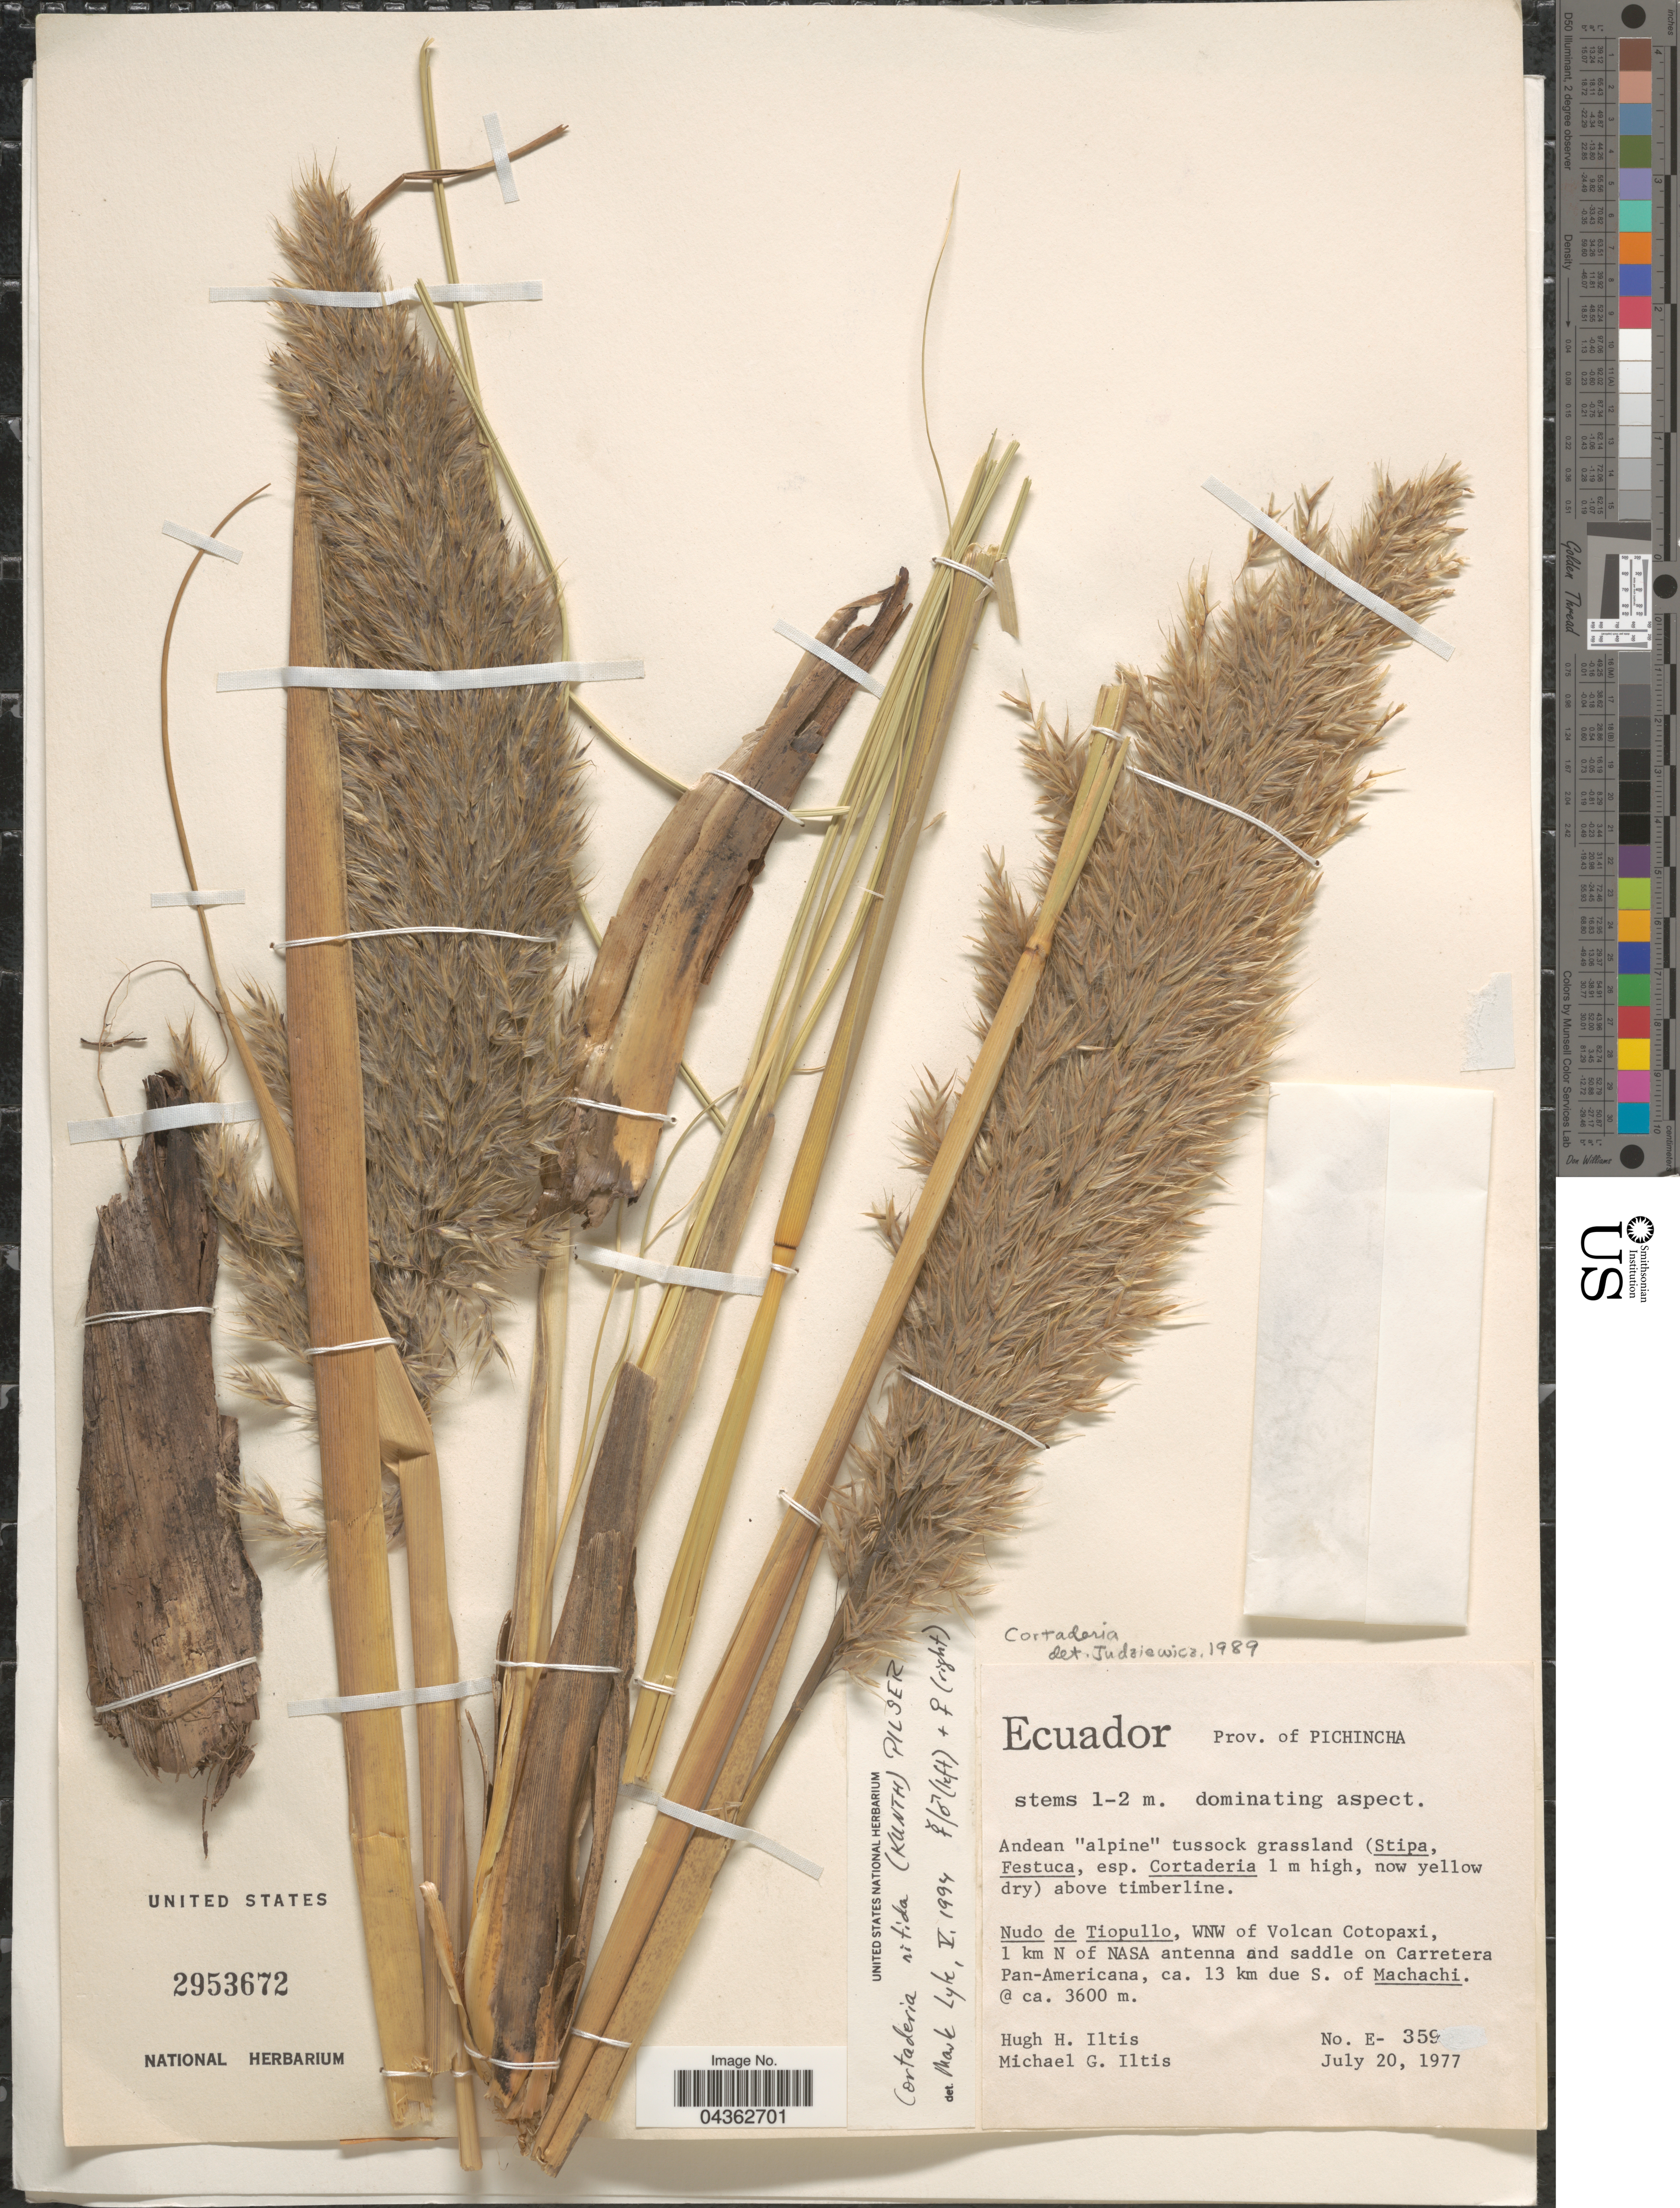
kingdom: Plantae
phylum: Tracheophyta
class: Liliopsida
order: Poales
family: Poaceae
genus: Cortaderia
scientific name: Cortaderia nitida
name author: (Kunth) Pilg.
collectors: H. H. Iltis & M. G. Iltis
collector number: E-359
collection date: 1977-07-20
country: Ecuador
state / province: Pichincha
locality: Nudo de Tiopullo, WNW of Volcan Cotopaxi, 1 km N of NASA antenna and saddle on Carretera Pan-Americana, ca. 13 km due S. of Machachi.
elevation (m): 3600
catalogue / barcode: US 2953672